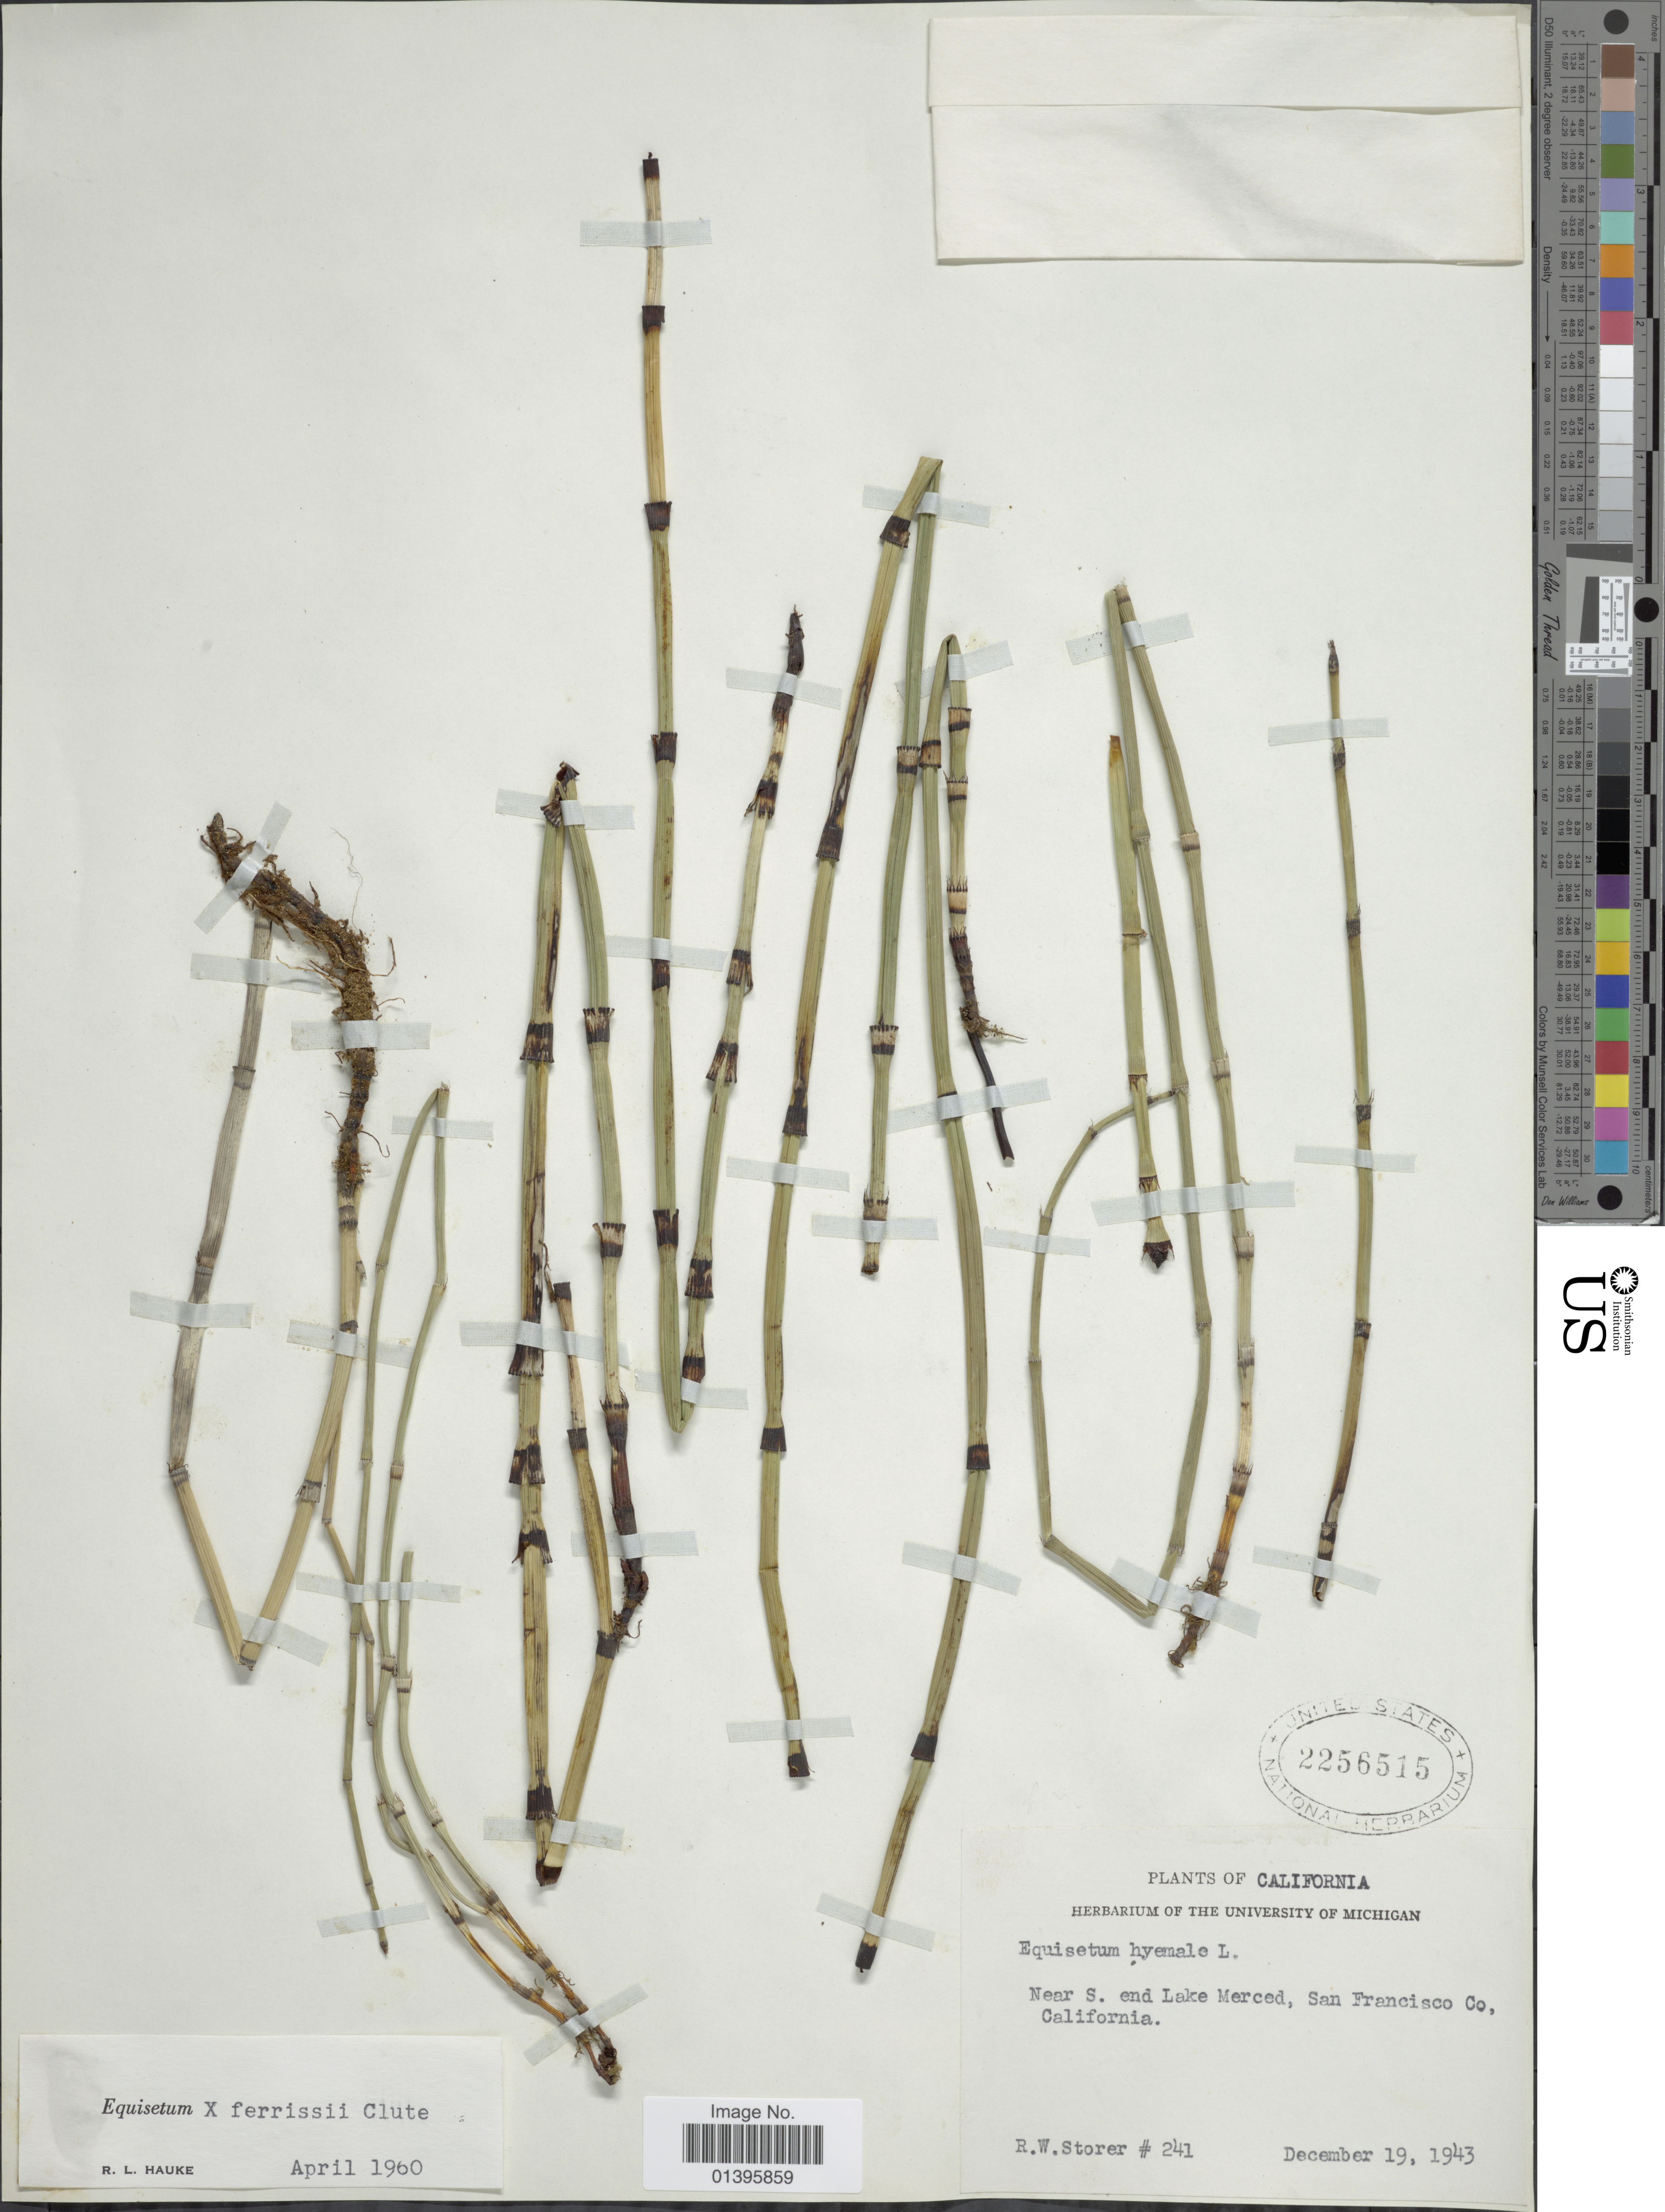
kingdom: Plantae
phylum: Tracheophyta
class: Polypodiopsida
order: Equisetales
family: Equisetaceae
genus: Equisetum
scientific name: Equisetum x ferrissii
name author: Clute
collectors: R. Storer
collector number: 241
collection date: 1943-12-19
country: United States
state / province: California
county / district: San Francisco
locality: Near s. end Lake Merced, San Francisco Co.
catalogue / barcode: US 2256515